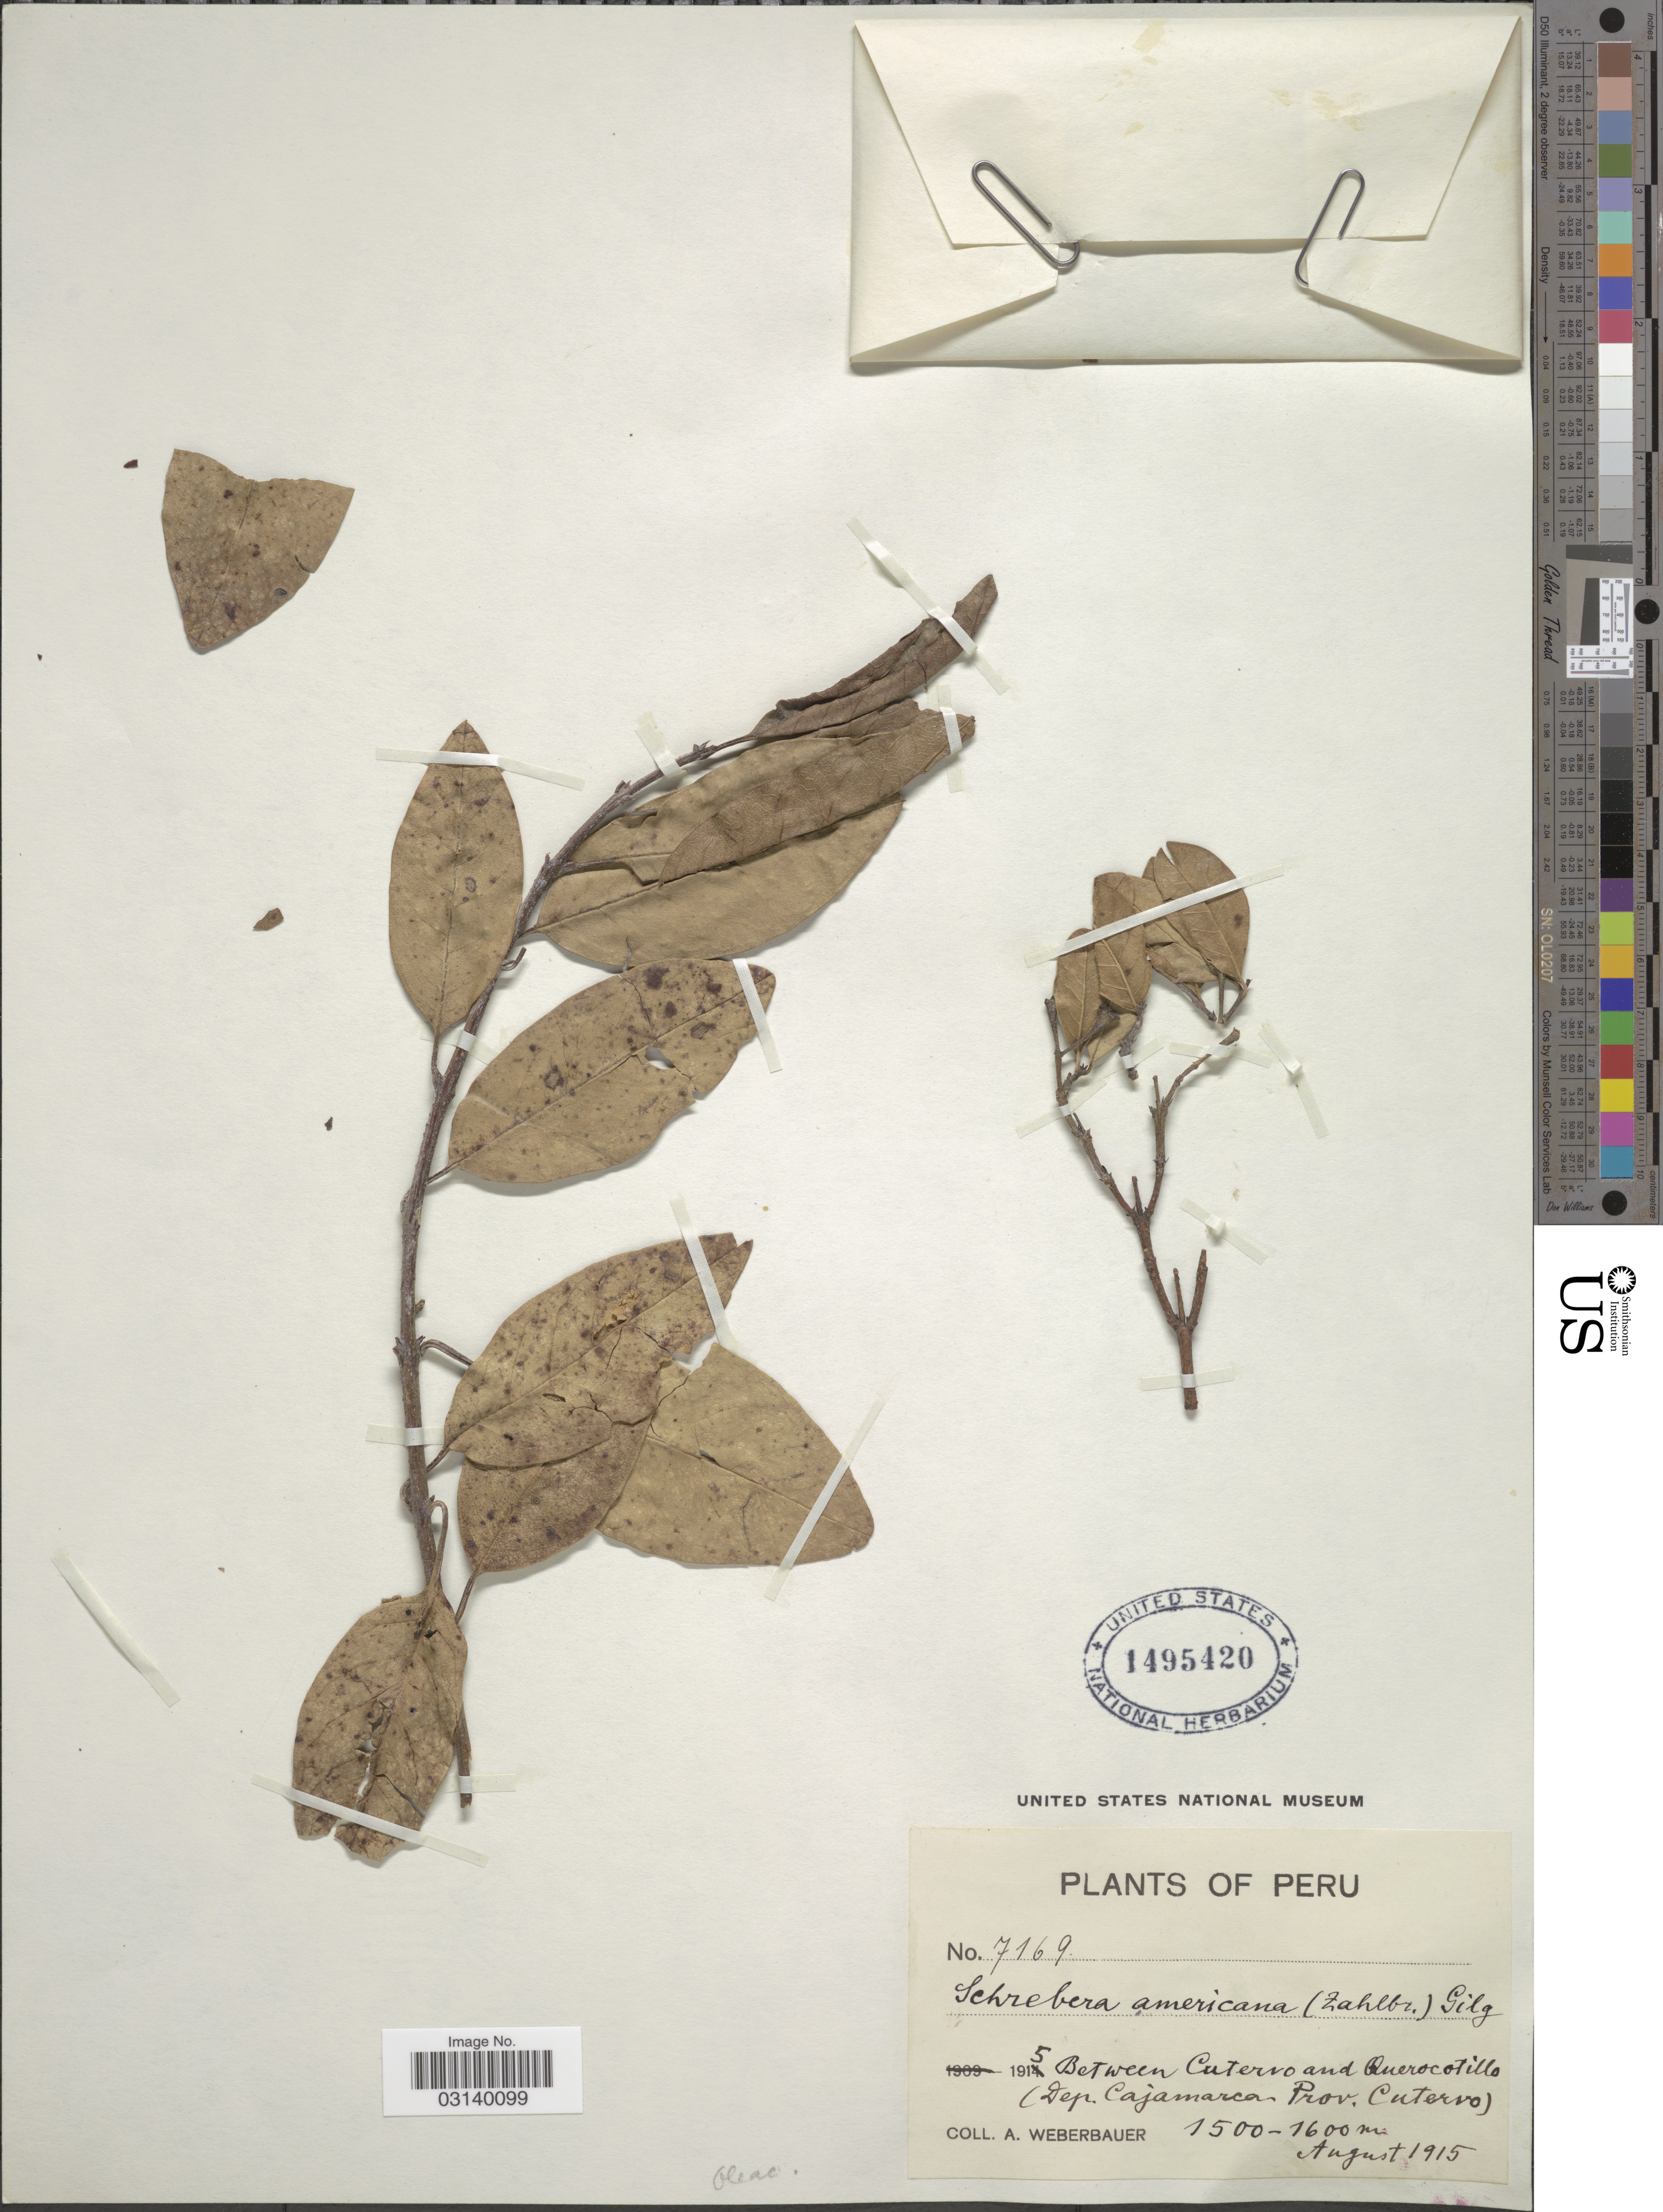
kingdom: Plantae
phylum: Tracheophyta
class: Magnoliopsida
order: Lamiales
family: Oleaceae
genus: Schrebera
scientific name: Schrebera americana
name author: (Zahlbr.) Gilg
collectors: A. Weberbauer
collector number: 7169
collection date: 1915-08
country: Peru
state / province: Cajamarca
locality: Between Cutervo and Querocotillo (Dep. Cajamarca. Prov. Cutervo).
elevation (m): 1500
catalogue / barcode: US 1495420